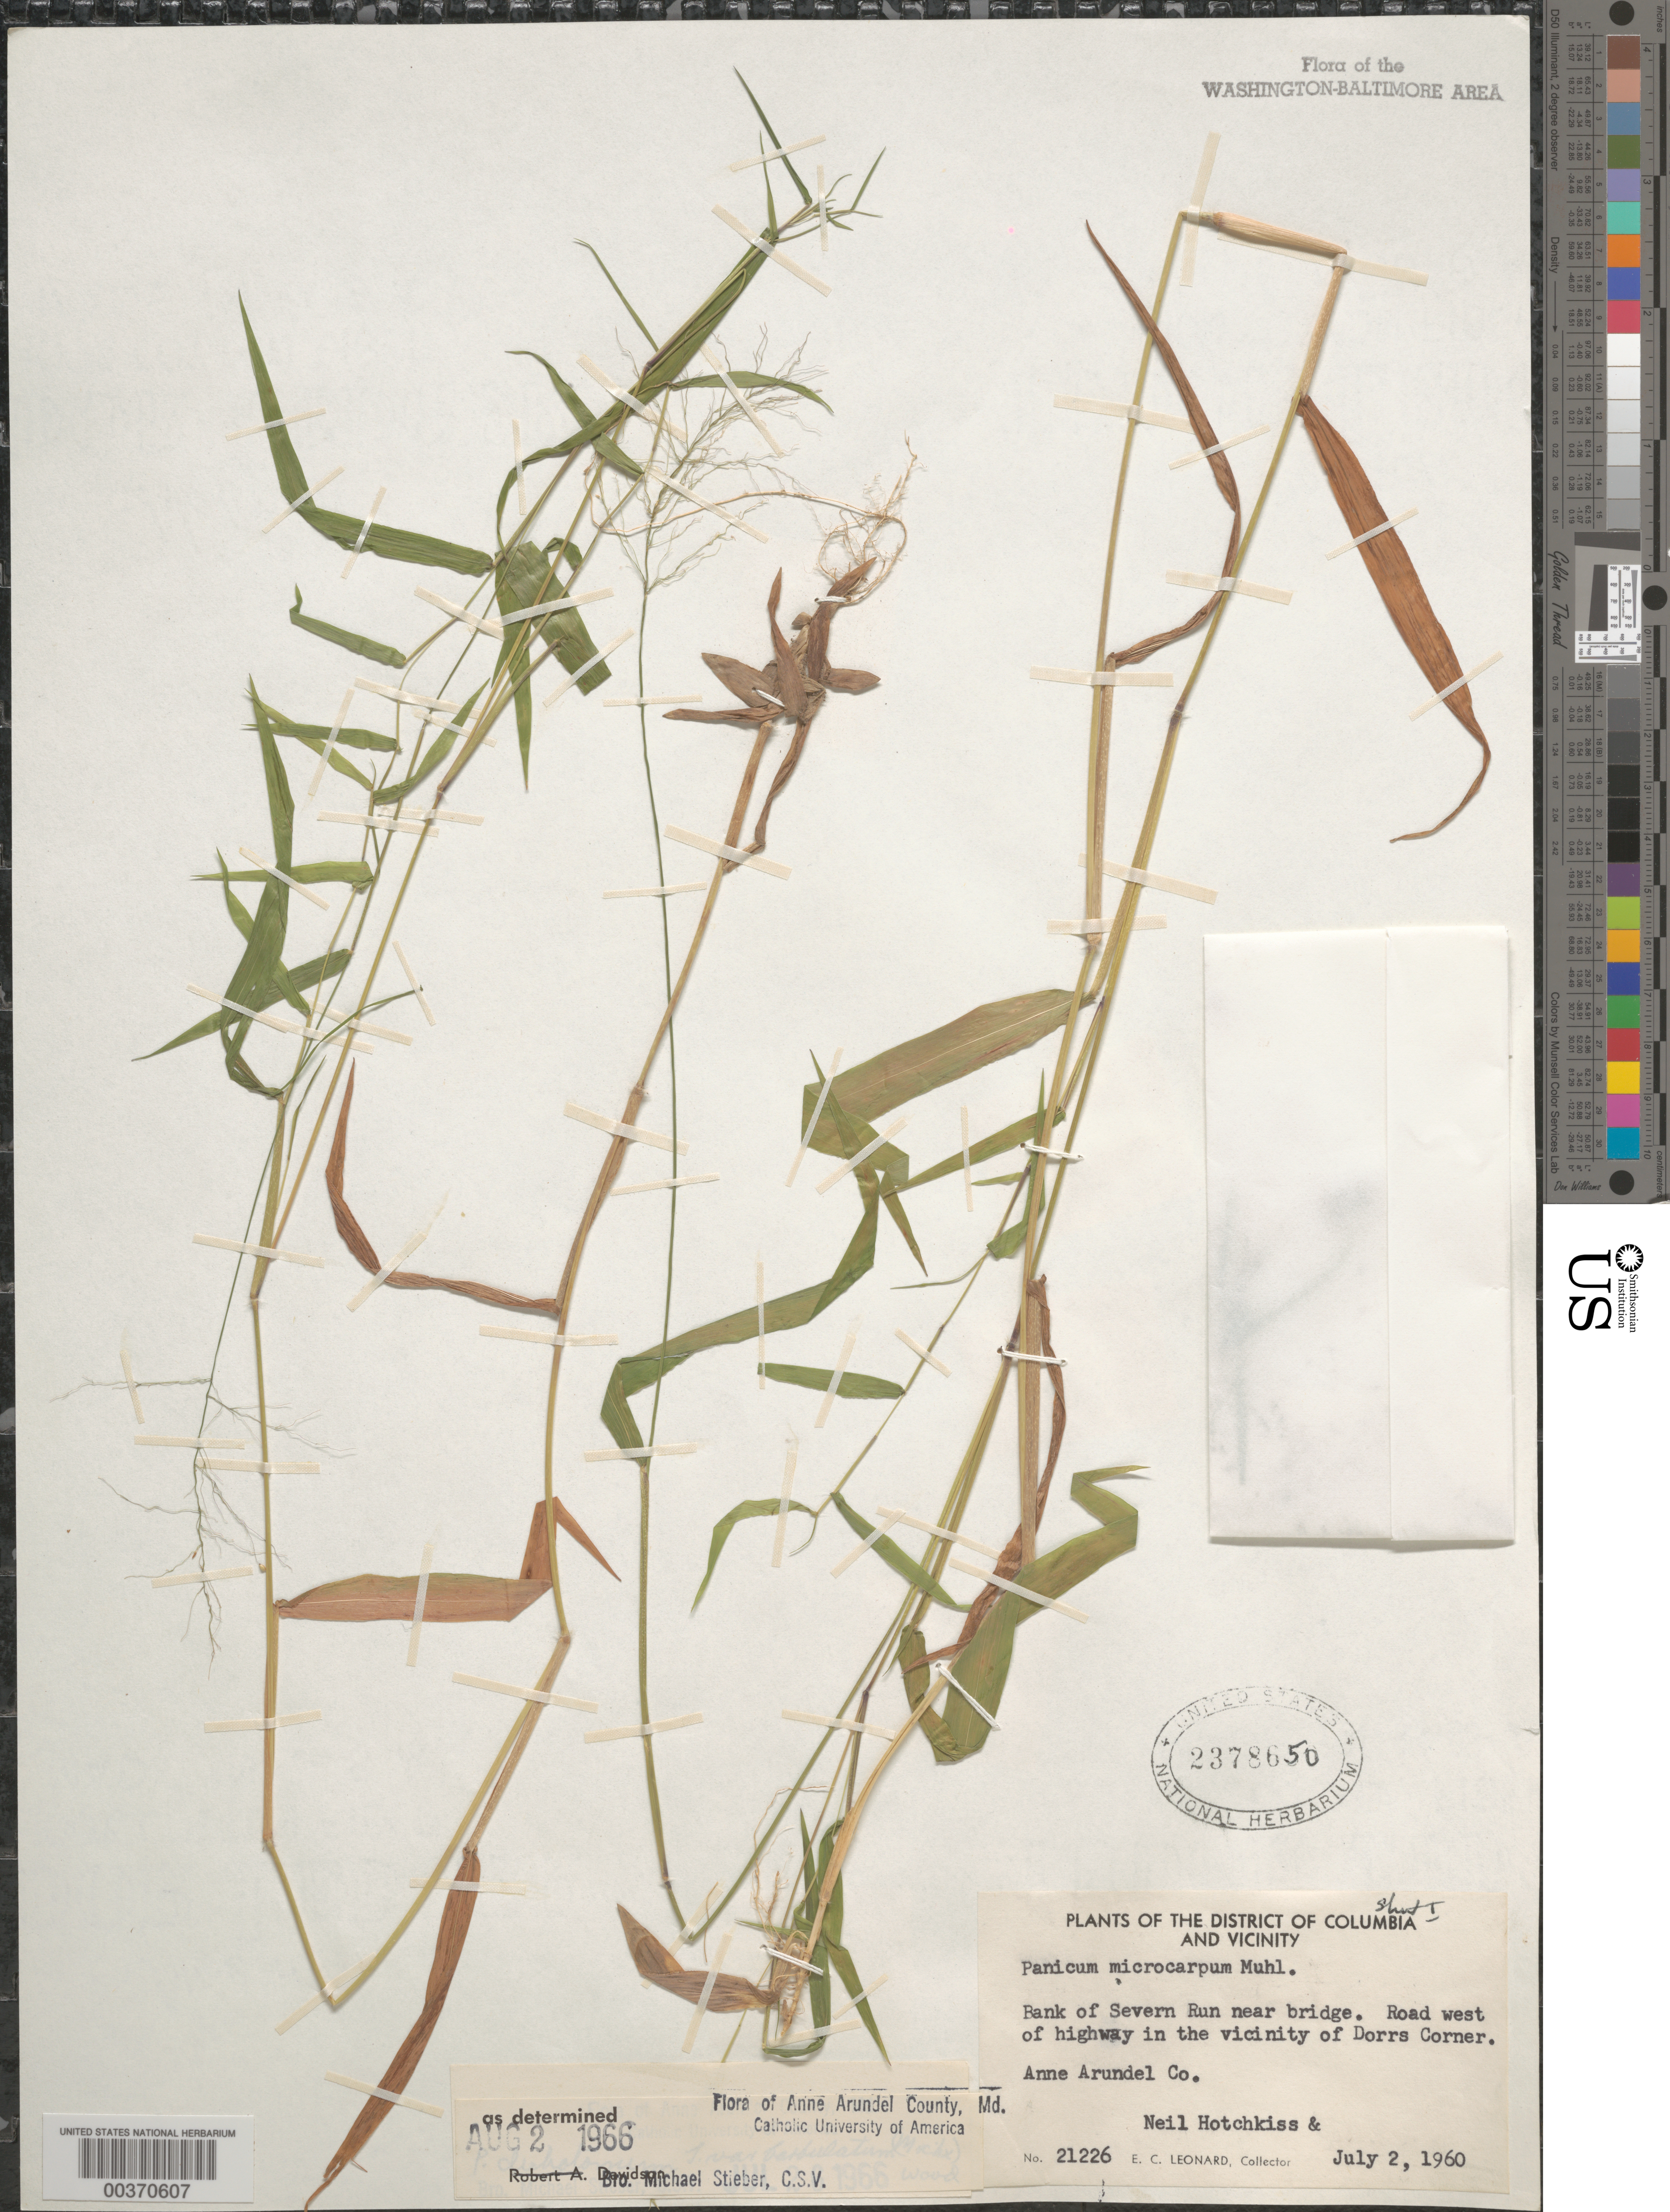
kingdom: Plantae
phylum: Tracheophyta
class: Liliopsida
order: Poales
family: Poaceae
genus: Dichanthelium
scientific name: Dichanthelium dichotomum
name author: (L.) Gould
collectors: N. Hotchkiss & E. C. Leonard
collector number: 21226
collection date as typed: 02 Jul 1960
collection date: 1960-07-02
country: United States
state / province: Maryland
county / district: Anne Arundel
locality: Severn River, Dorrs corner vicinity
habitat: Bank of run near bridge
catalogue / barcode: US 2378650